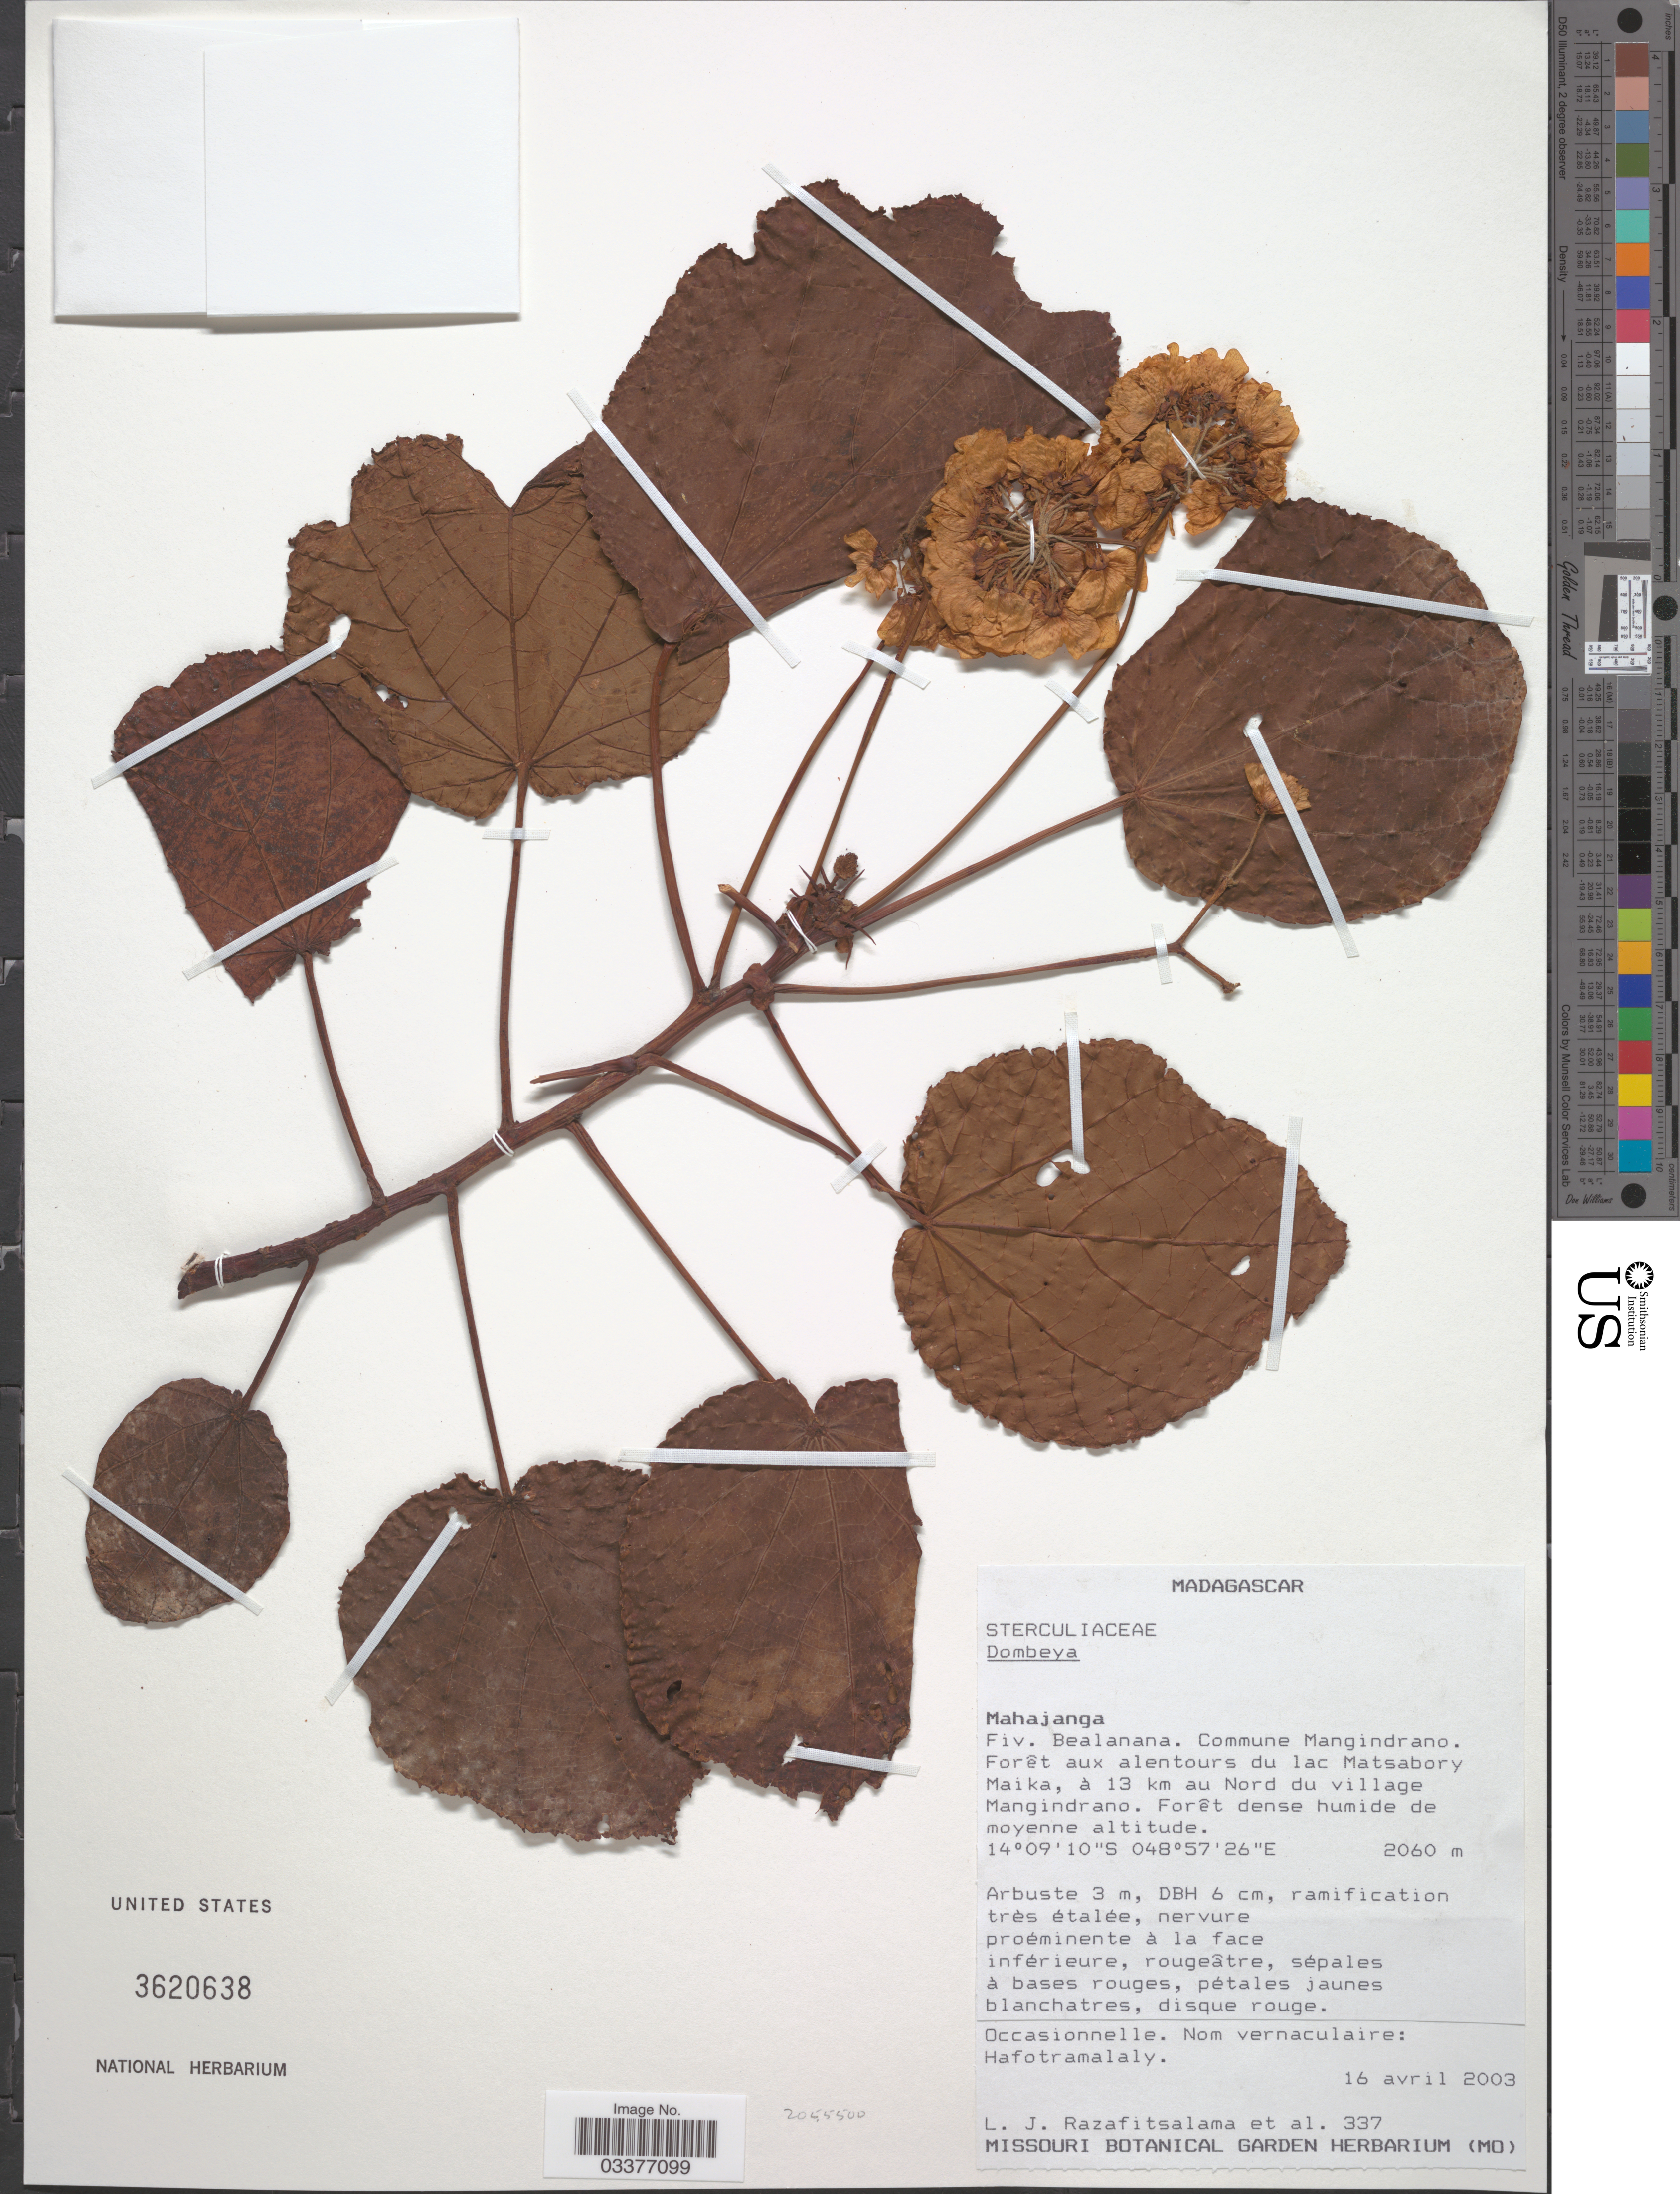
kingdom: Plantae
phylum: Tracheophyta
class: Magnoliopsida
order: Malvales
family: Malvaceae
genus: Dombeya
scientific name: Dombeya sp.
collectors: L. J. Razafitsalama & et al.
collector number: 337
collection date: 2003-04-16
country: Madagascar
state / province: Diana / Sofia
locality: Fiv. Bealanana. Commune Mangindrano. Forêt aux alentours du lac Matsabory Maika, à 13 km au Nord du village Mangindrano.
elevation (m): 2060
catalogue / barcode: US 3620638